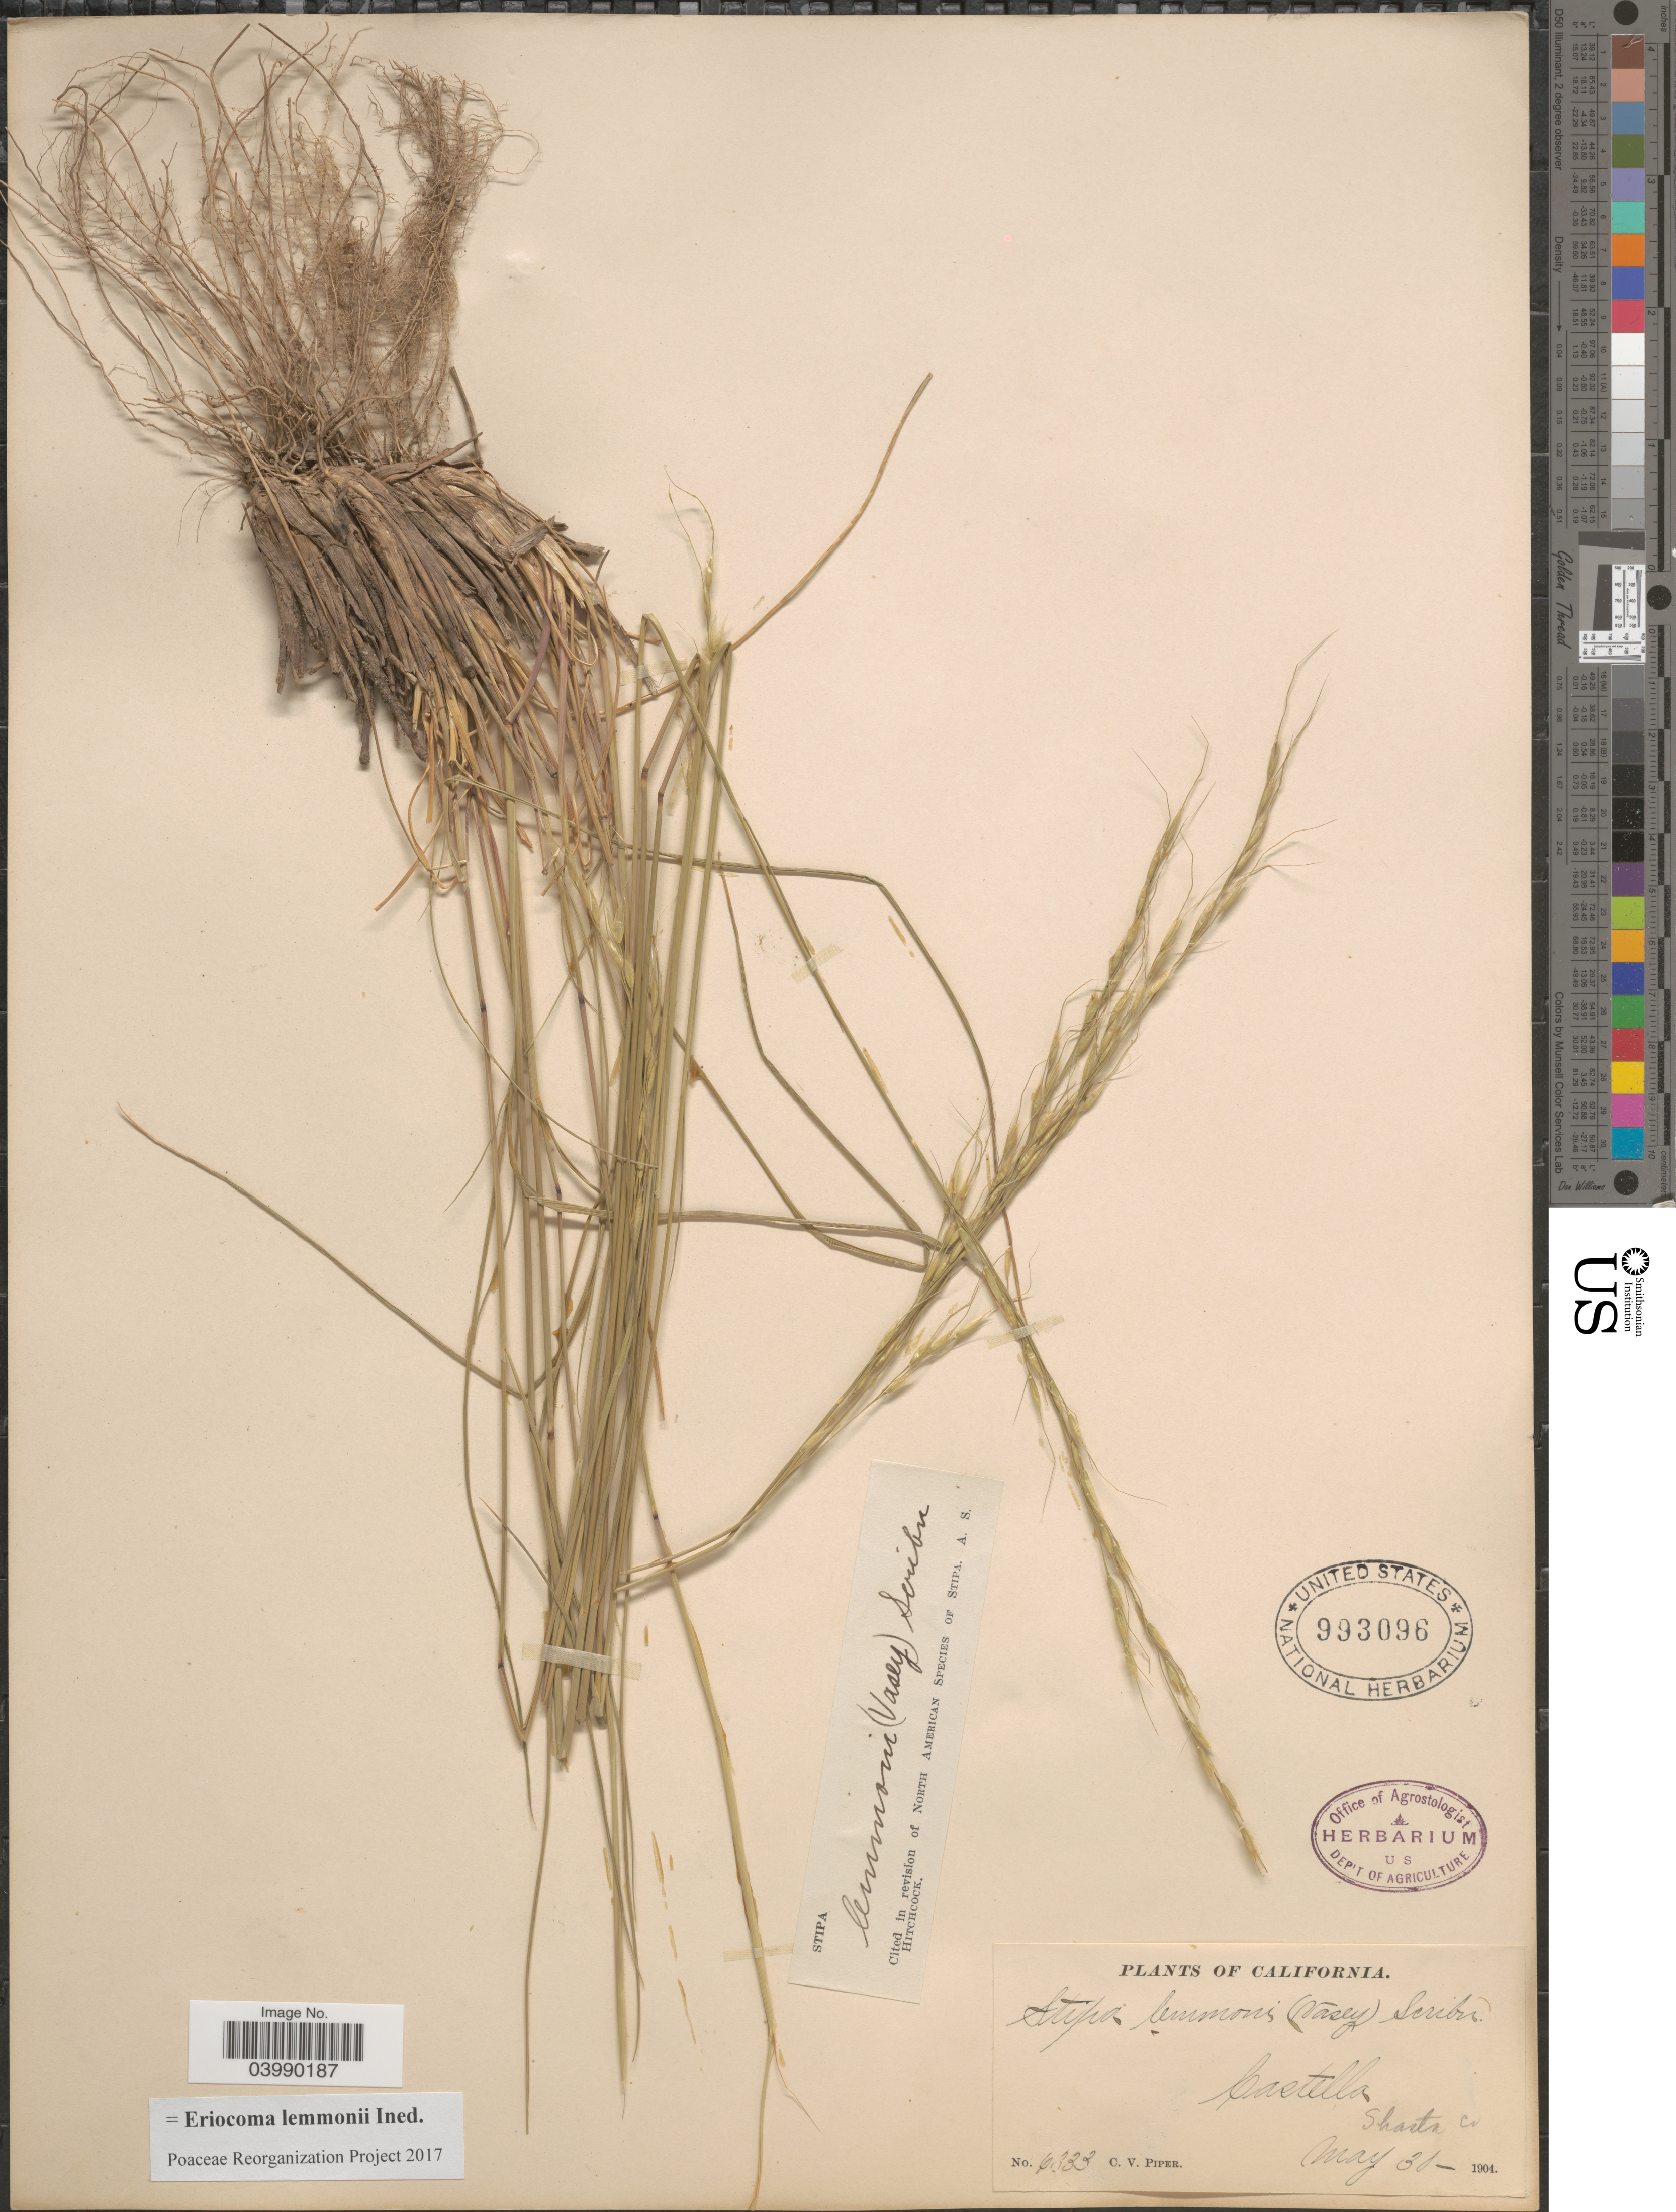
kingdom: Plantae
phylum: Tracheophyta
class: Liliopsida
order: Poales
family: Poaceae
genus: Eriocoma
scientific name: Eriocoma lemmonii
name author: (Vasey) Romasch.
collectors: C. V. Piper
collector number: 6333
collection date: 1904-05-30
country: United States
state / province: California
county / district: Shasta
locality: Castella. Shasta Co.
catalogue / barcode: US 993096